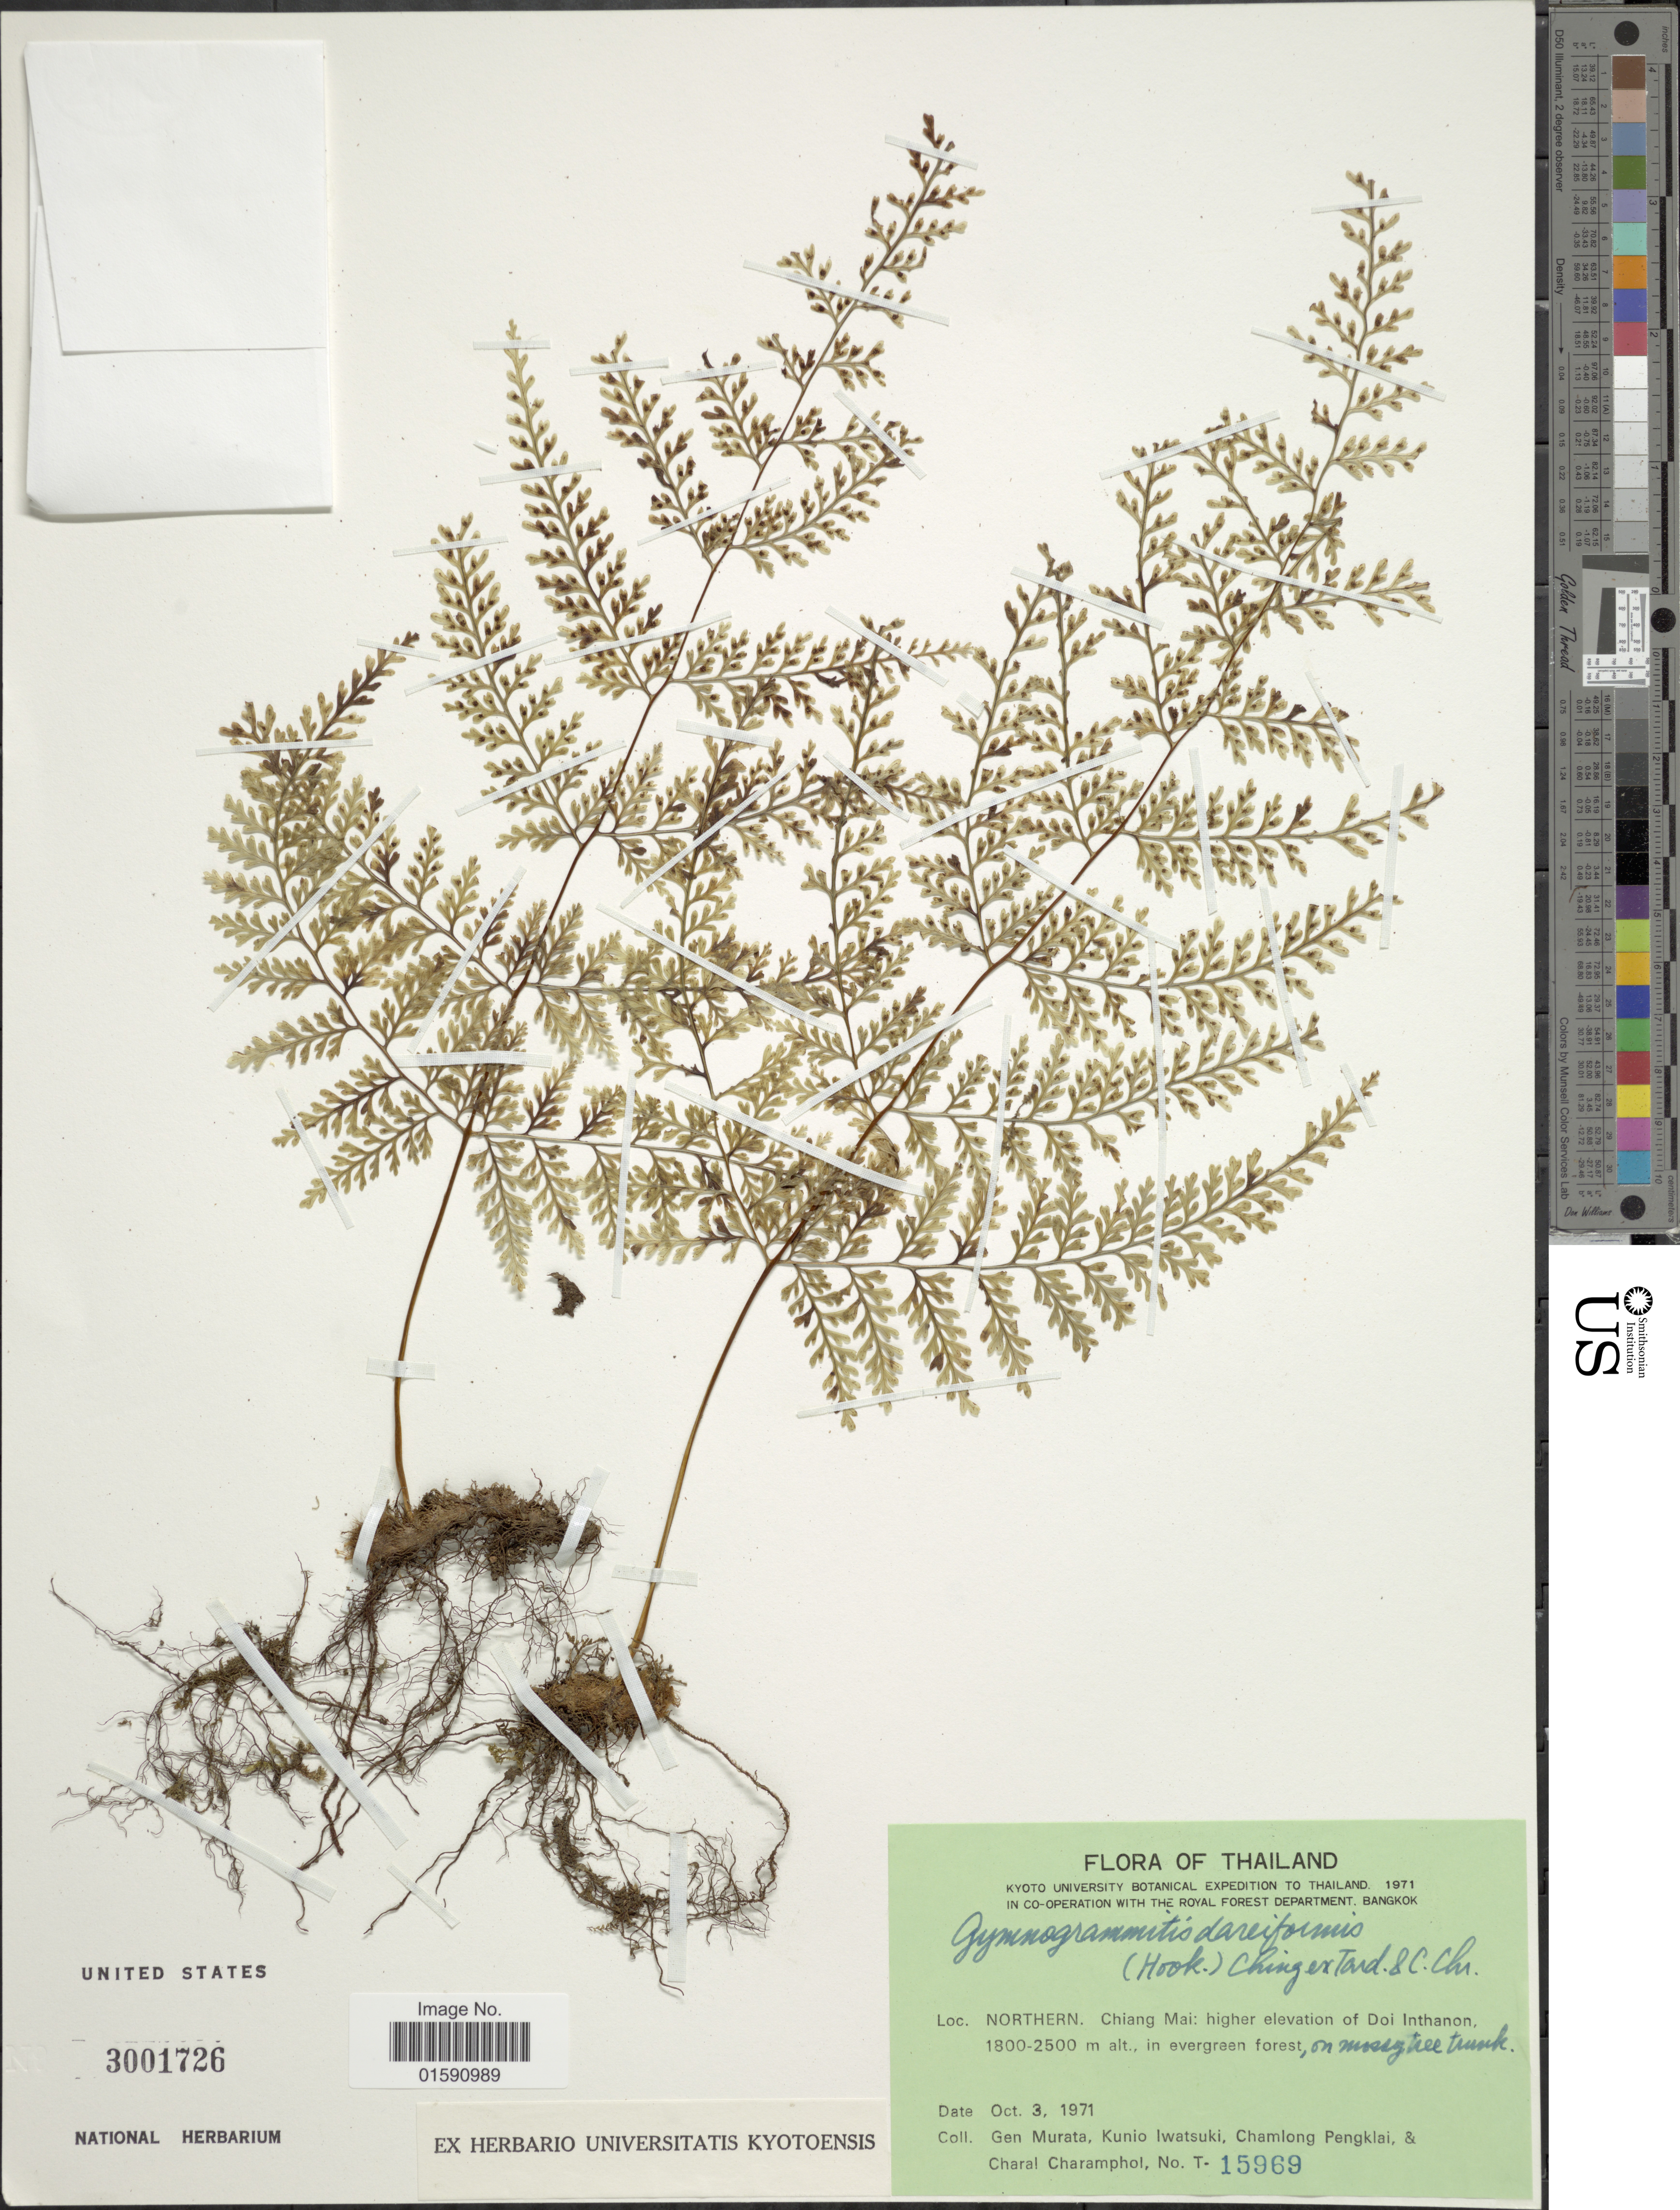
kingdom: Plantae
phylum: Tracheophyta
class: Polypodiopsida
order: Polypodiales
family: Polypodiaceae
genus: Gymnogrammitis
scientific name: Gymnogrammitis dareiformis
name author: (Hook.) Ching ex Tardieu & C. Chr.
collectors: G. Murata, K. Iwatsuki, Chamlong Pengklai & C. Charamphol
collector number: T 15969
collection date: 1971-10-03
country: Thailand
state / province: Chiang Mai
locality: Northern: Chiang Mai: higher elevation of Doi Inthanon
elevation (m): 1800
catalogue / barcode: US 3001726